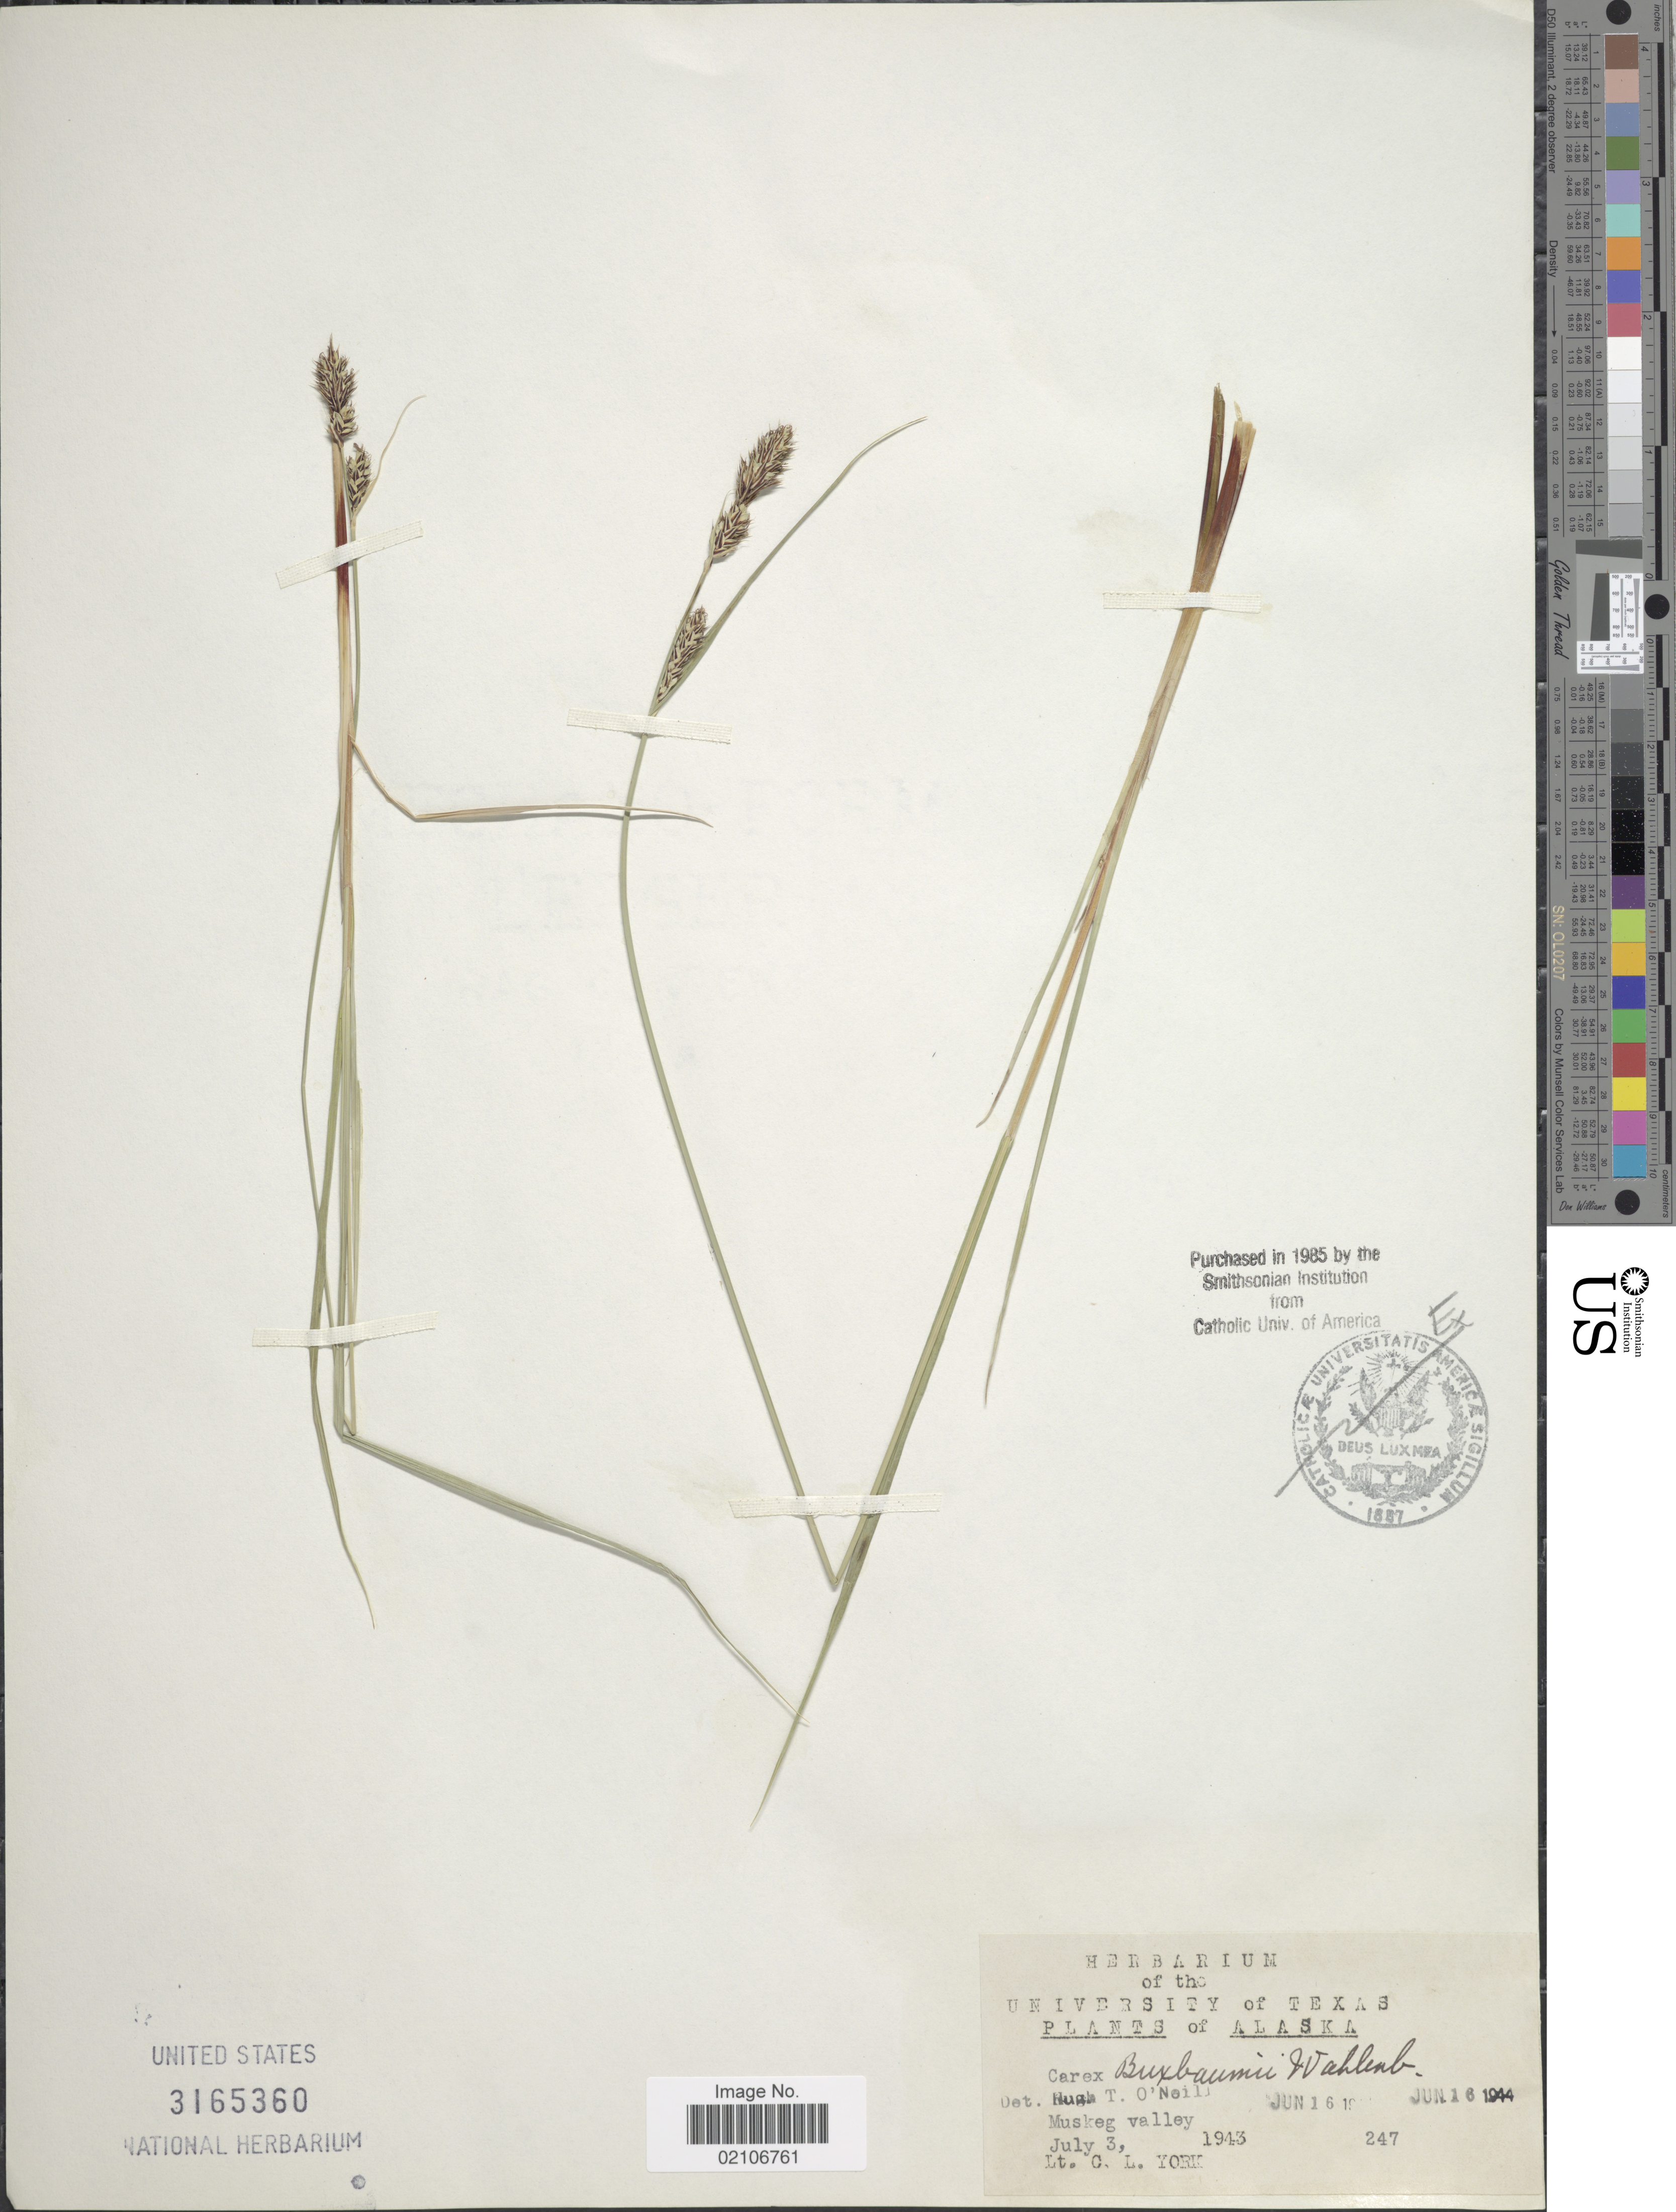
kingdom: Plantae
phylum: Tracheophyta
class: Liliopsida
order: Poales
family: Cyperaceae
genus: Carex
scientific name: Carex buxbaumii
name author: Wahlenb.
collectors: C. L. York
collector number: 247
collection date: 1943-07-03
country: United States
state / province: Alaska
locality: Muskeg valley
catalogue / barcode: US 3165360